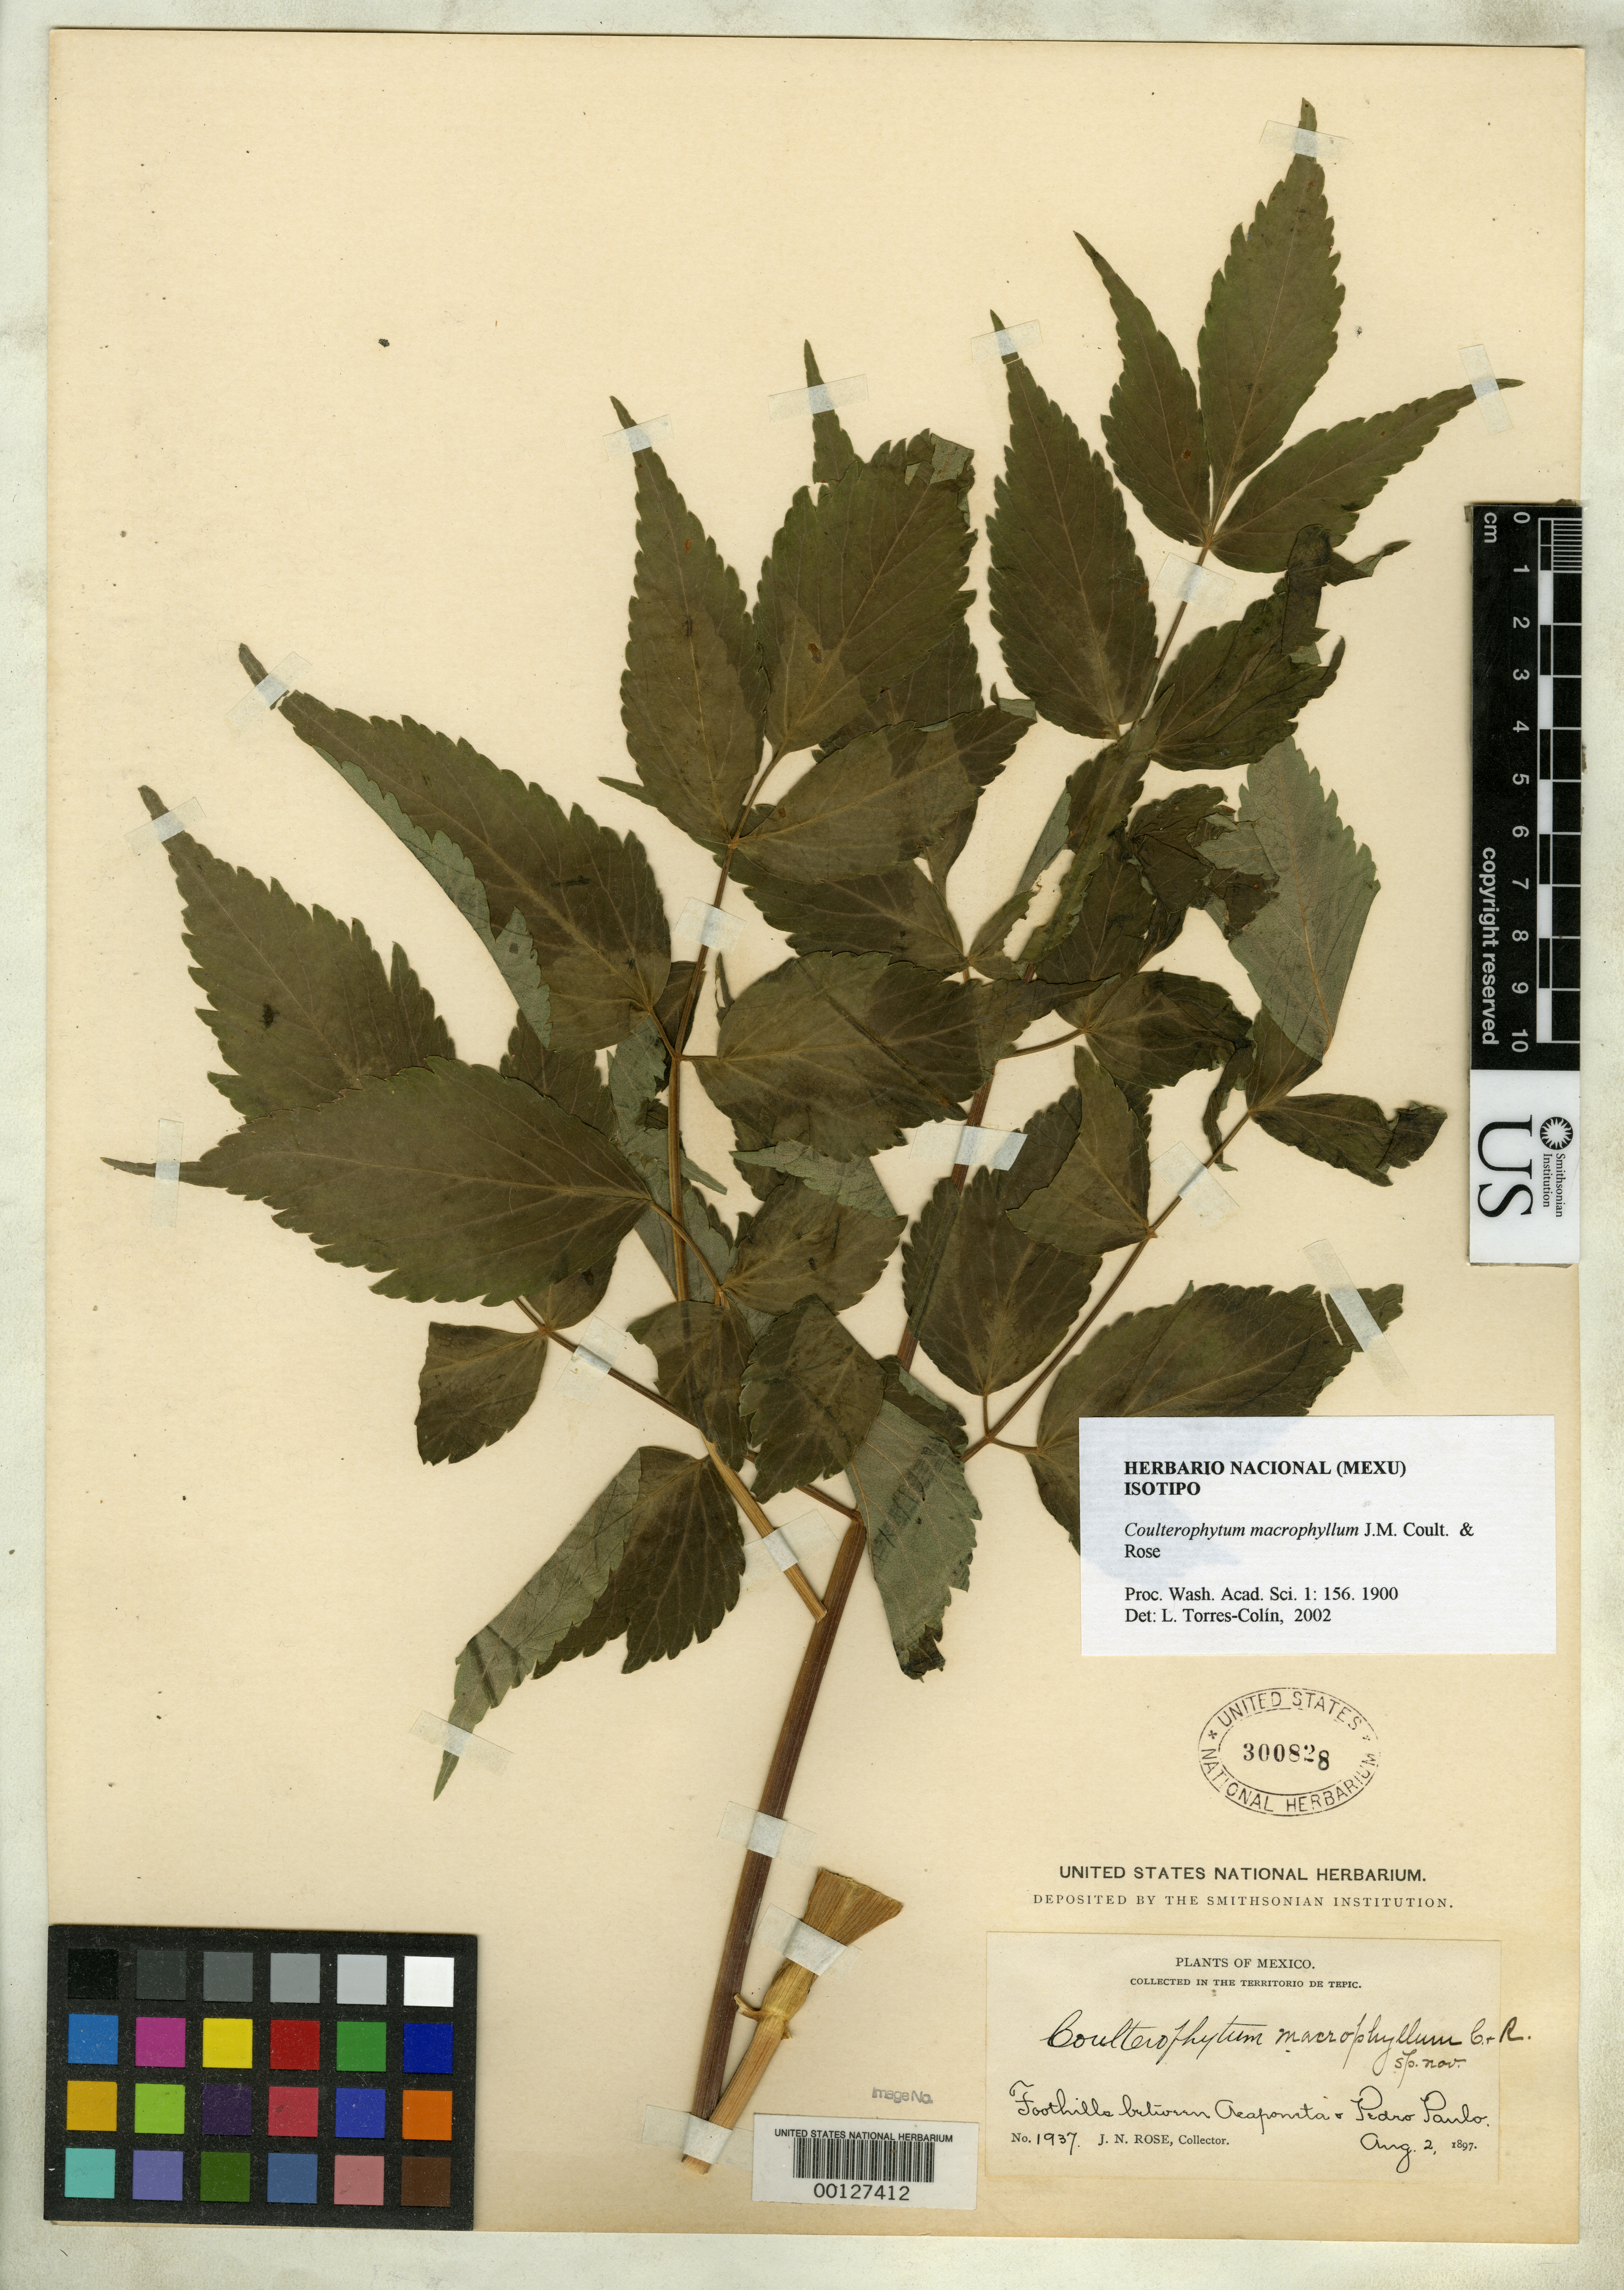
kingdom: Plantae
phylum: Tracheophyta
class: Magnoliopsida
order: Apiales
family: Apiaceae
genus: Coulterophytum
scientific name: Coulterophytum macrophyllum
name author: J.M. Coult. & Rose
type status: Type Collection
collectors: J. N. Rose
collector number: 1937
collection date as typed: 02 Aug 1897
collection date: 1897-08-02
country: Mexico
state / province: Nayarit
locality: Tepic, foothills between Acaponeta & Pedro Paulo.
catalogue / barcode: US 300828